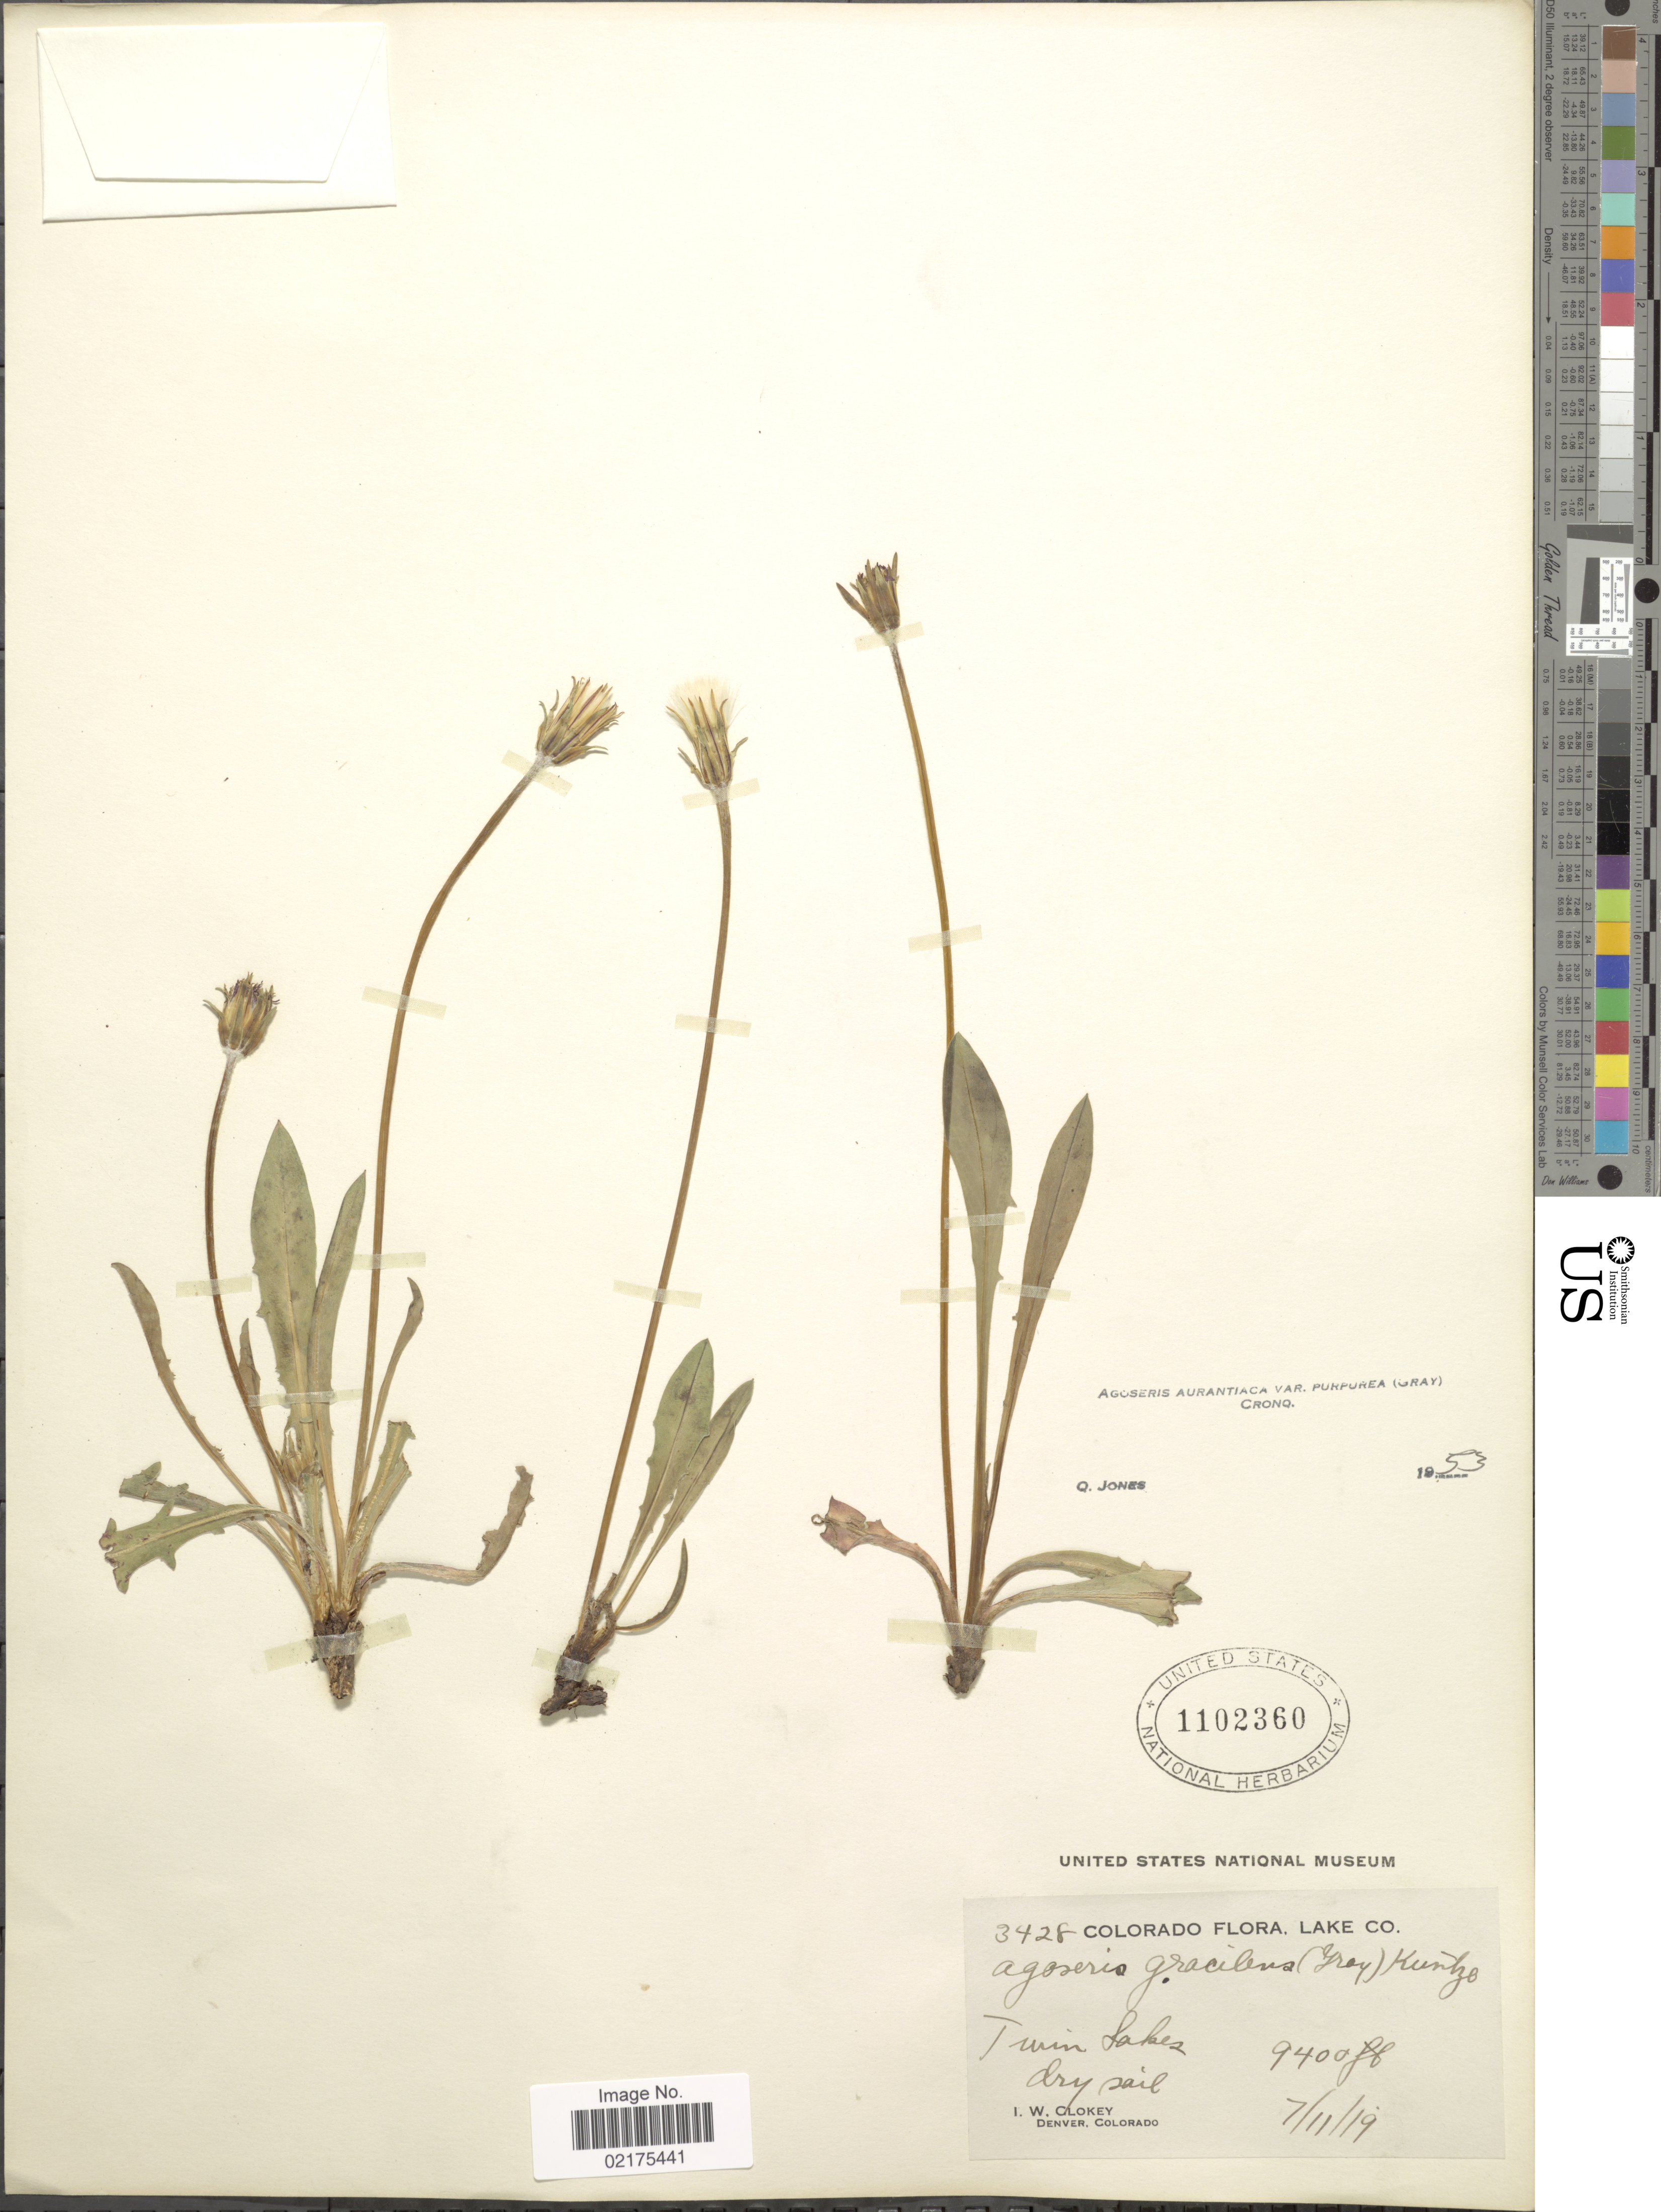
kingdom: Plantae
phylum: Tracheophyta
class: Magnoliopsida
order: Asterales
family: Asteraceae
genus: Agoseris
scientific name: Agoseris aurantiaca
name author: (Hook.) Greene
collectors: I. W. Clokey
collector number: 3428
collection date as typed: Transcribed d/m/y: 11/7/19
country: United States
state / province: Colorado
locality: Lake Co., Twin Lakes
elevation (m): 2865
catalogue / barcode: US 1102360